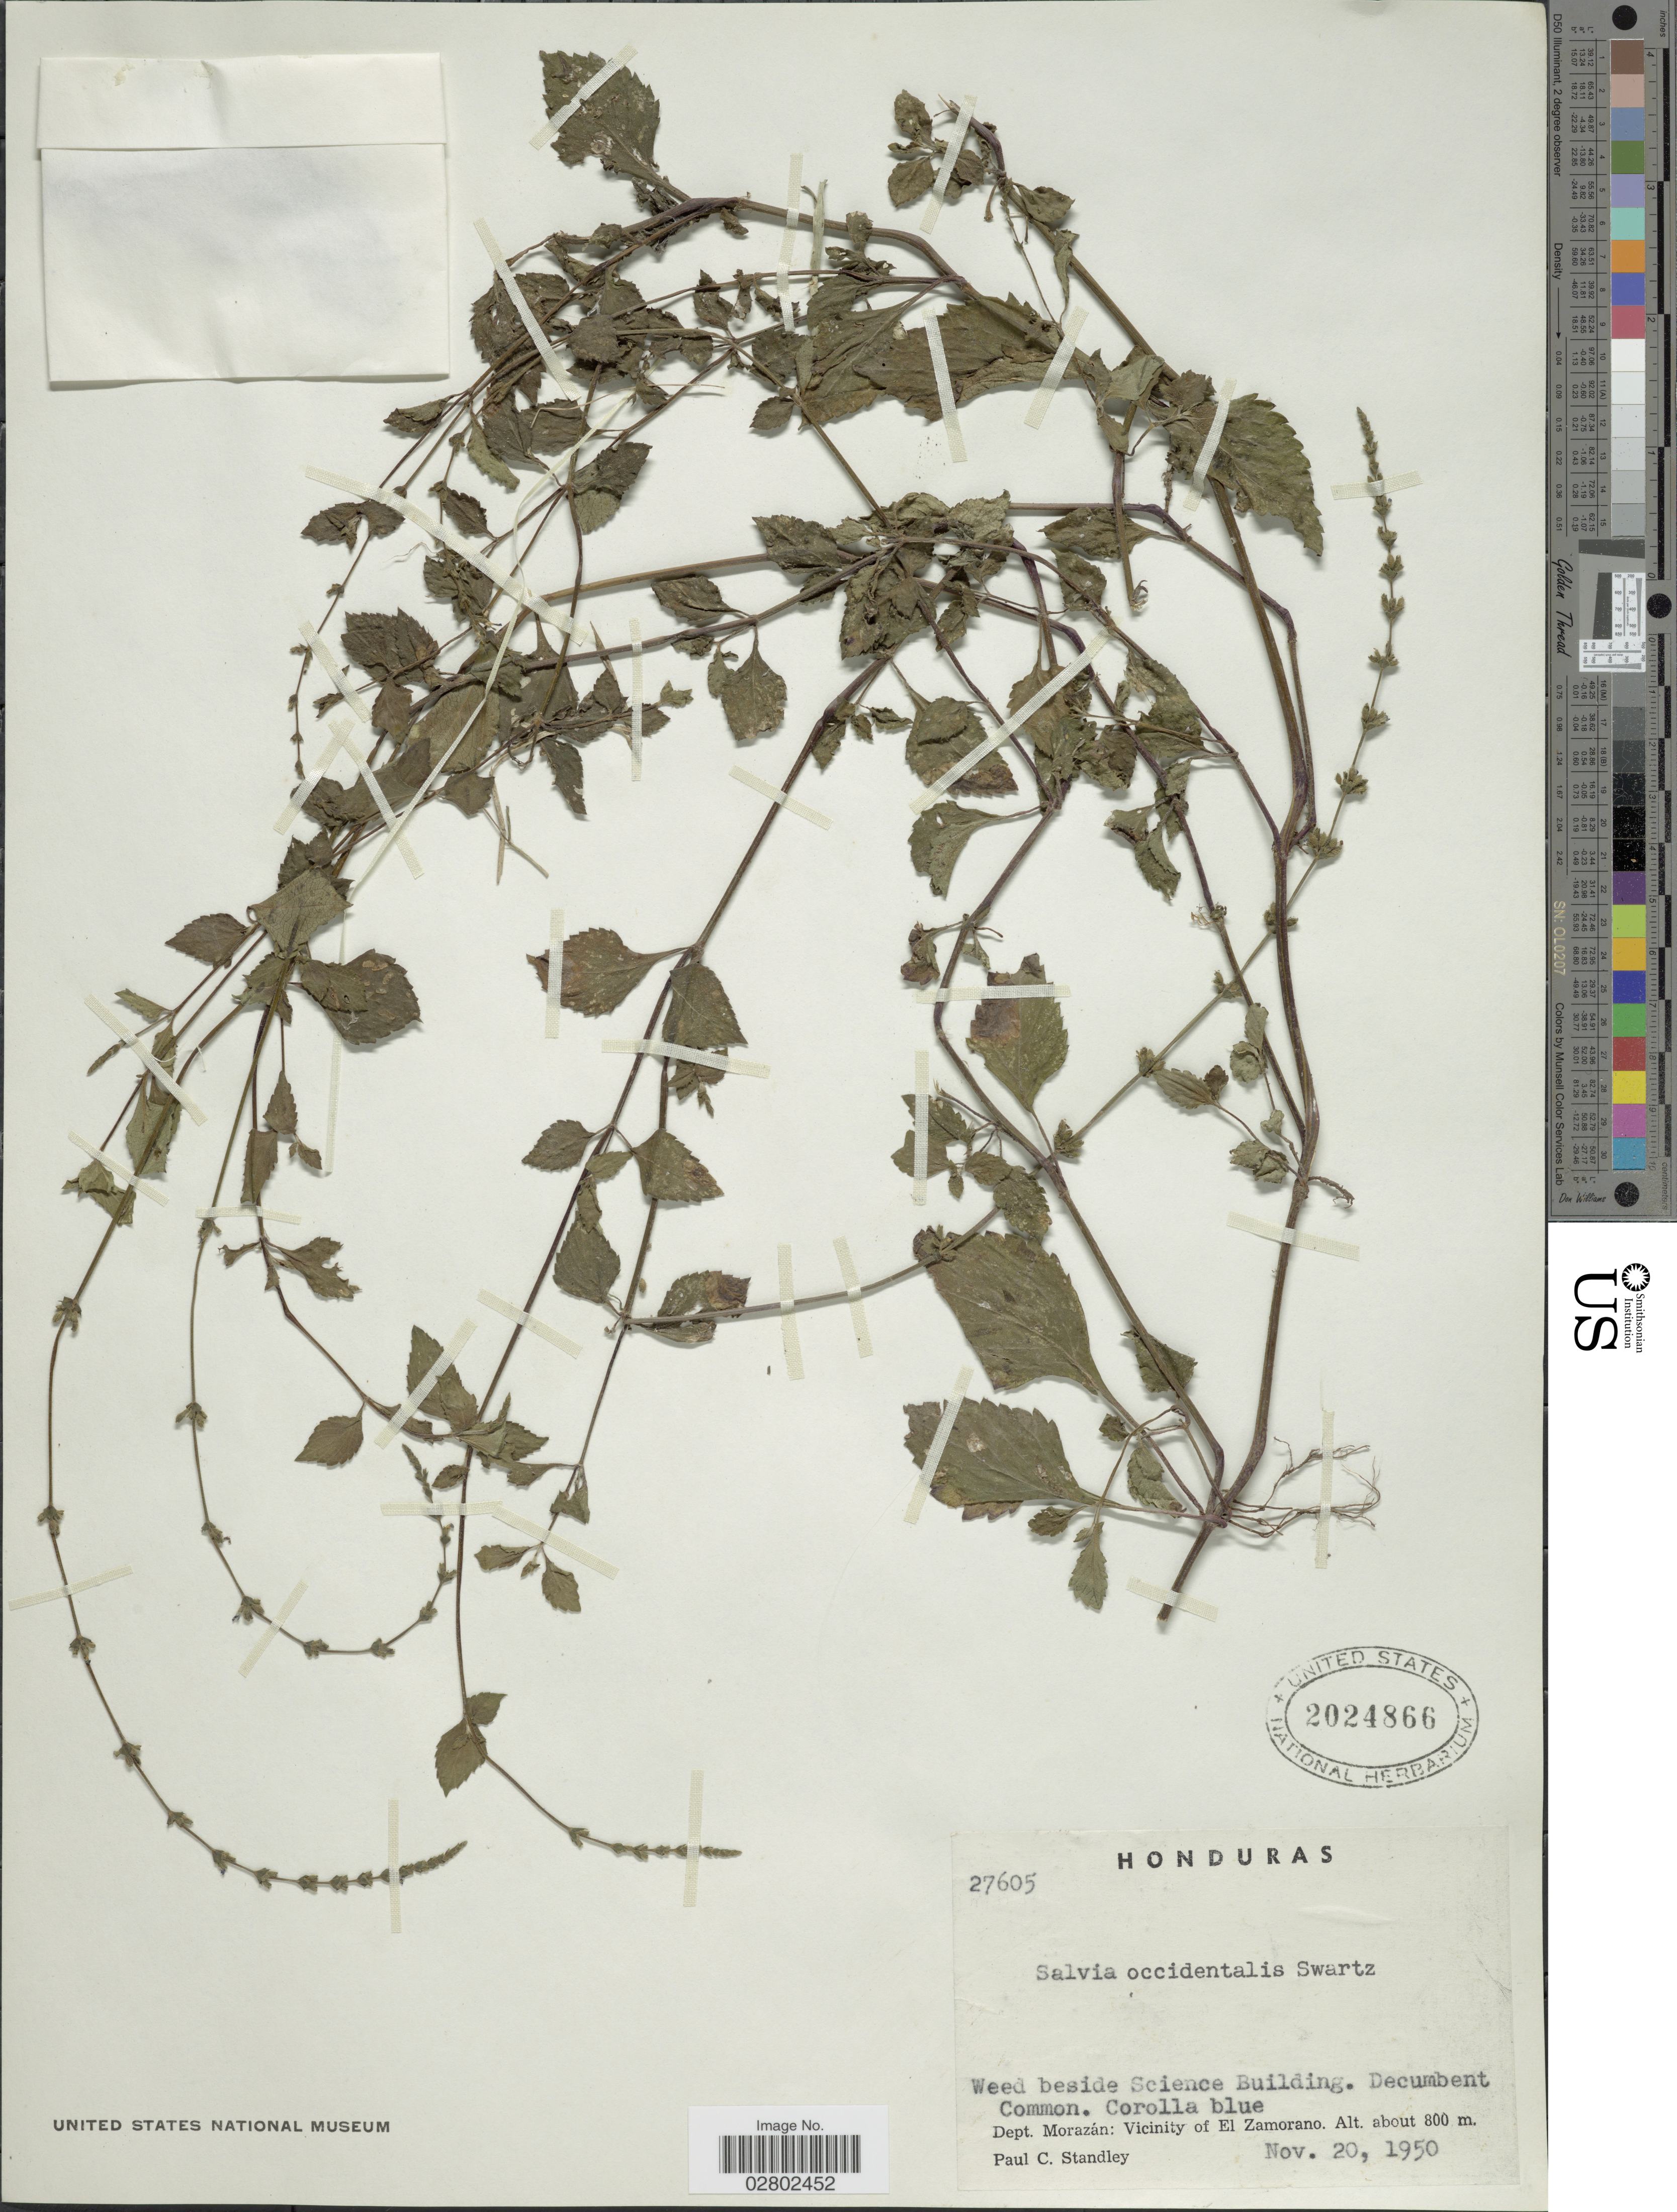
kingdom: Plantae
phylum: Tracheophyta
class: Magnoliopsida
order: Lamiales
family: Lamiaceae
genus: Salvia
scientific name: Salvia occidentalis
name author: Sw.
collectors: P. C. Standley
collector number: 27605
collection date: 1950-11-20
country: Honduras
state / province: Fco. Morazán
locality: Weed beside Science Building. Dept. Morazán: Vicinity of El Zamorano.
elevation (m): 800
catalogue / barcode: US 2024866